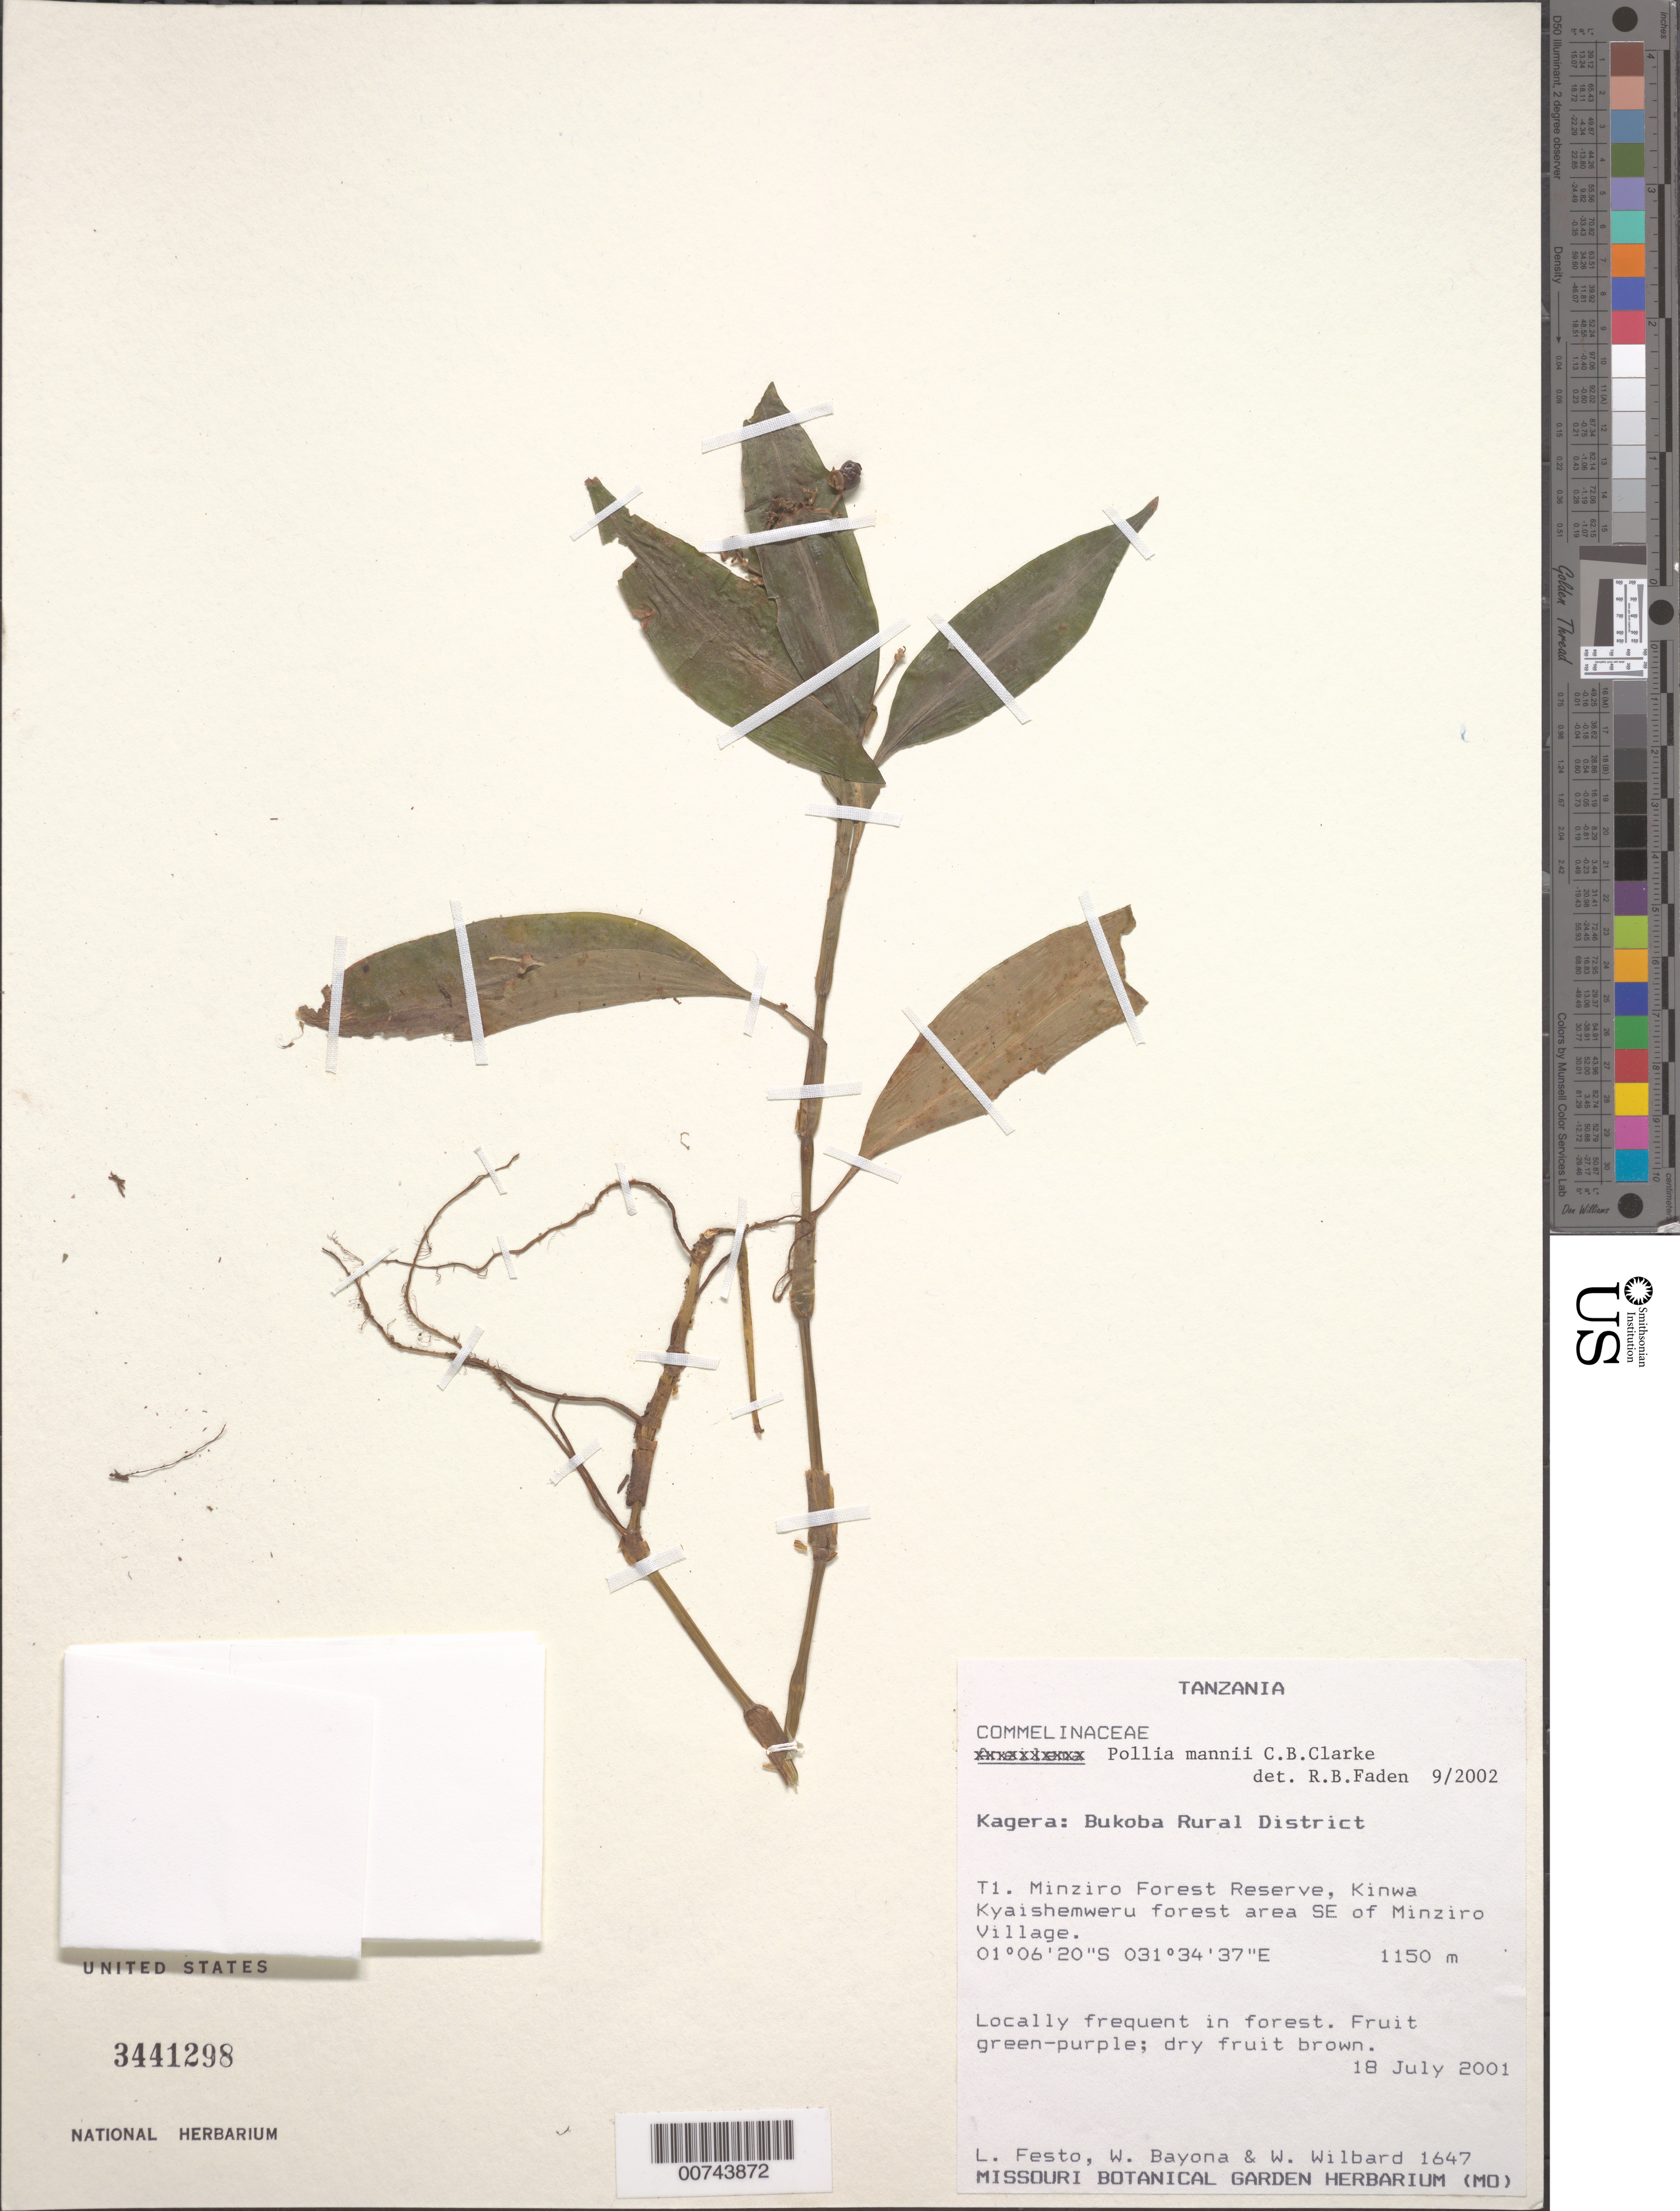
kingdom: Plantae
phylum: Tracheophyta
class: Liliopsida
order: Commelinales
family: Commelinaceae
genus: Pollia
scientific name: Pollia mannii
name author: C.B. Clarke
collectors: L. Festo, W. Bayona & W. Wilbard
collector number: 1647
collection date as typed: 18 Jul 2001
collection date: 2001-07-18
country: Tanzania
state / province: Kagera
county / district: Bukoba Rural Dist.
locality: T1 Minziro Forest Reserve, Kinwa Kyaishemweru forest area SE of Minziro Village.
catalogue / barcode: US 3441298